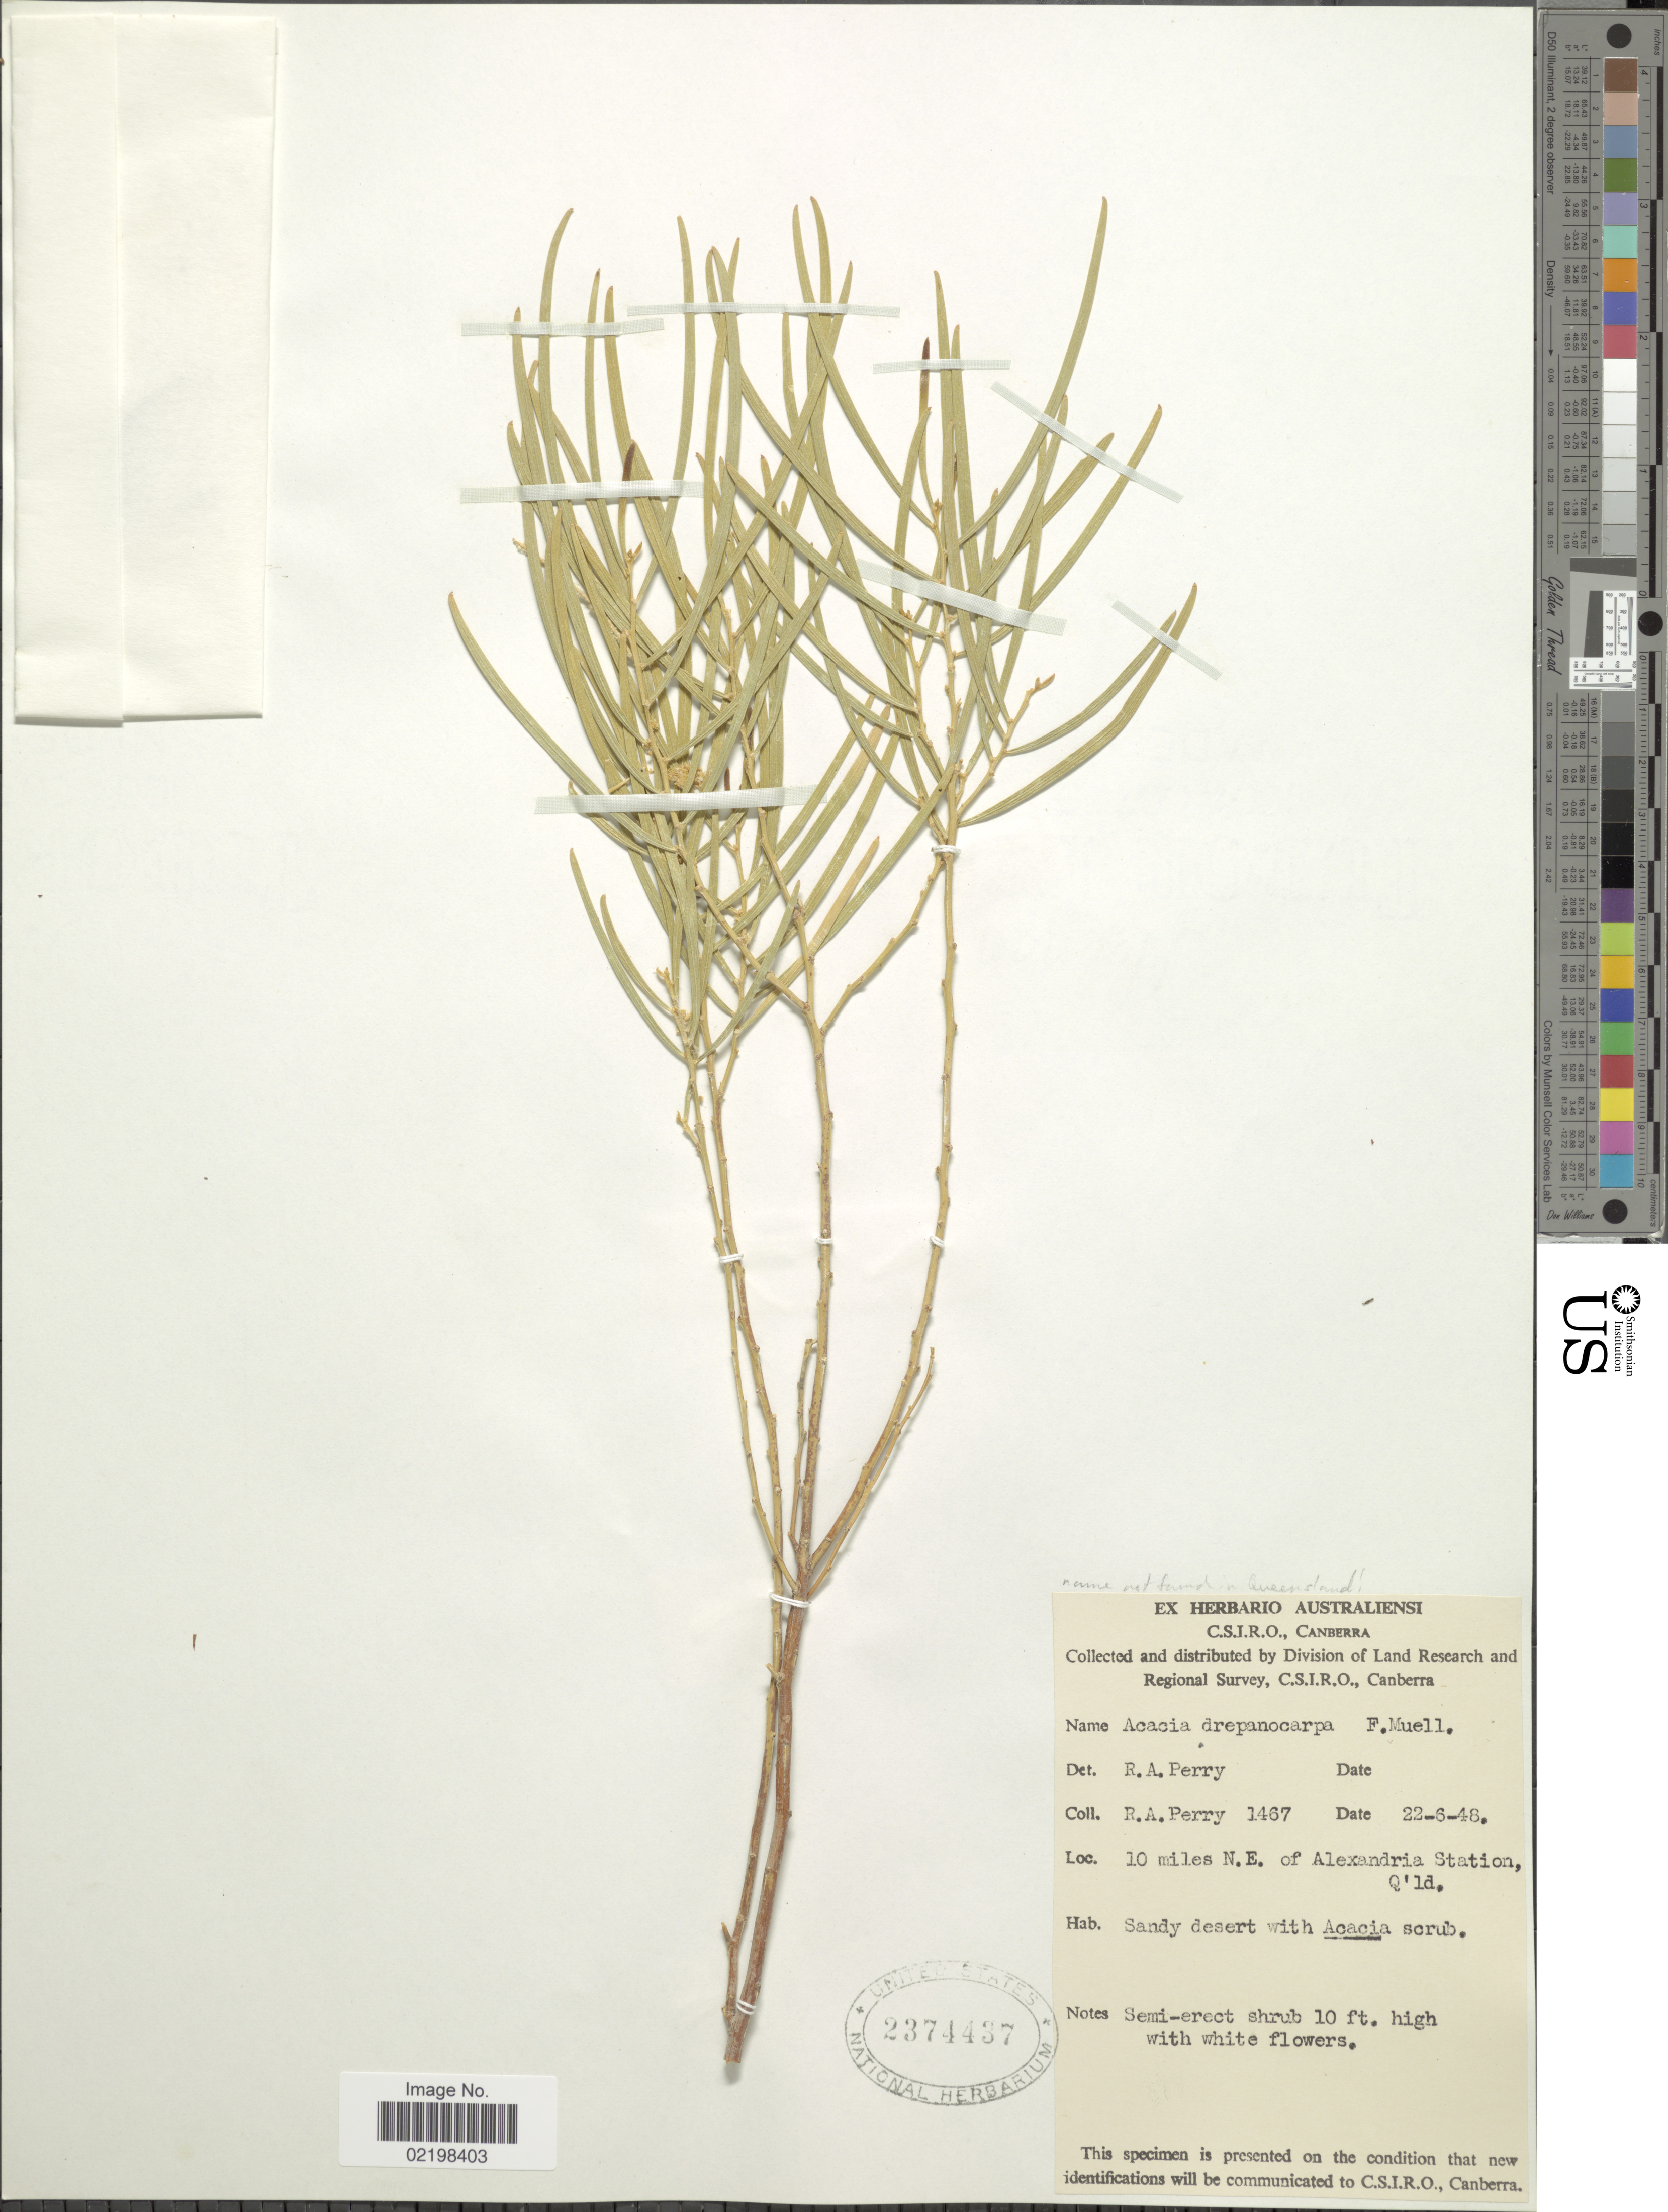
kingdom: Plantae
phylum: Tracheophyta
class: Magnoliopsida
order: Fabales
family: Fabaceae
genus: Acacia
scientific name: Acacia drepanocarpa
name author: F. Muell.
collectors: Perry, R. A.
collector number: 1467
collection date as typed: Transcribed d/m/y: 22/6/46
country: Australia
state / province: Queensland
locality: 10 miles N.E. of Alexandria Station, Q'ld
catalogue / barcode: US 2374437